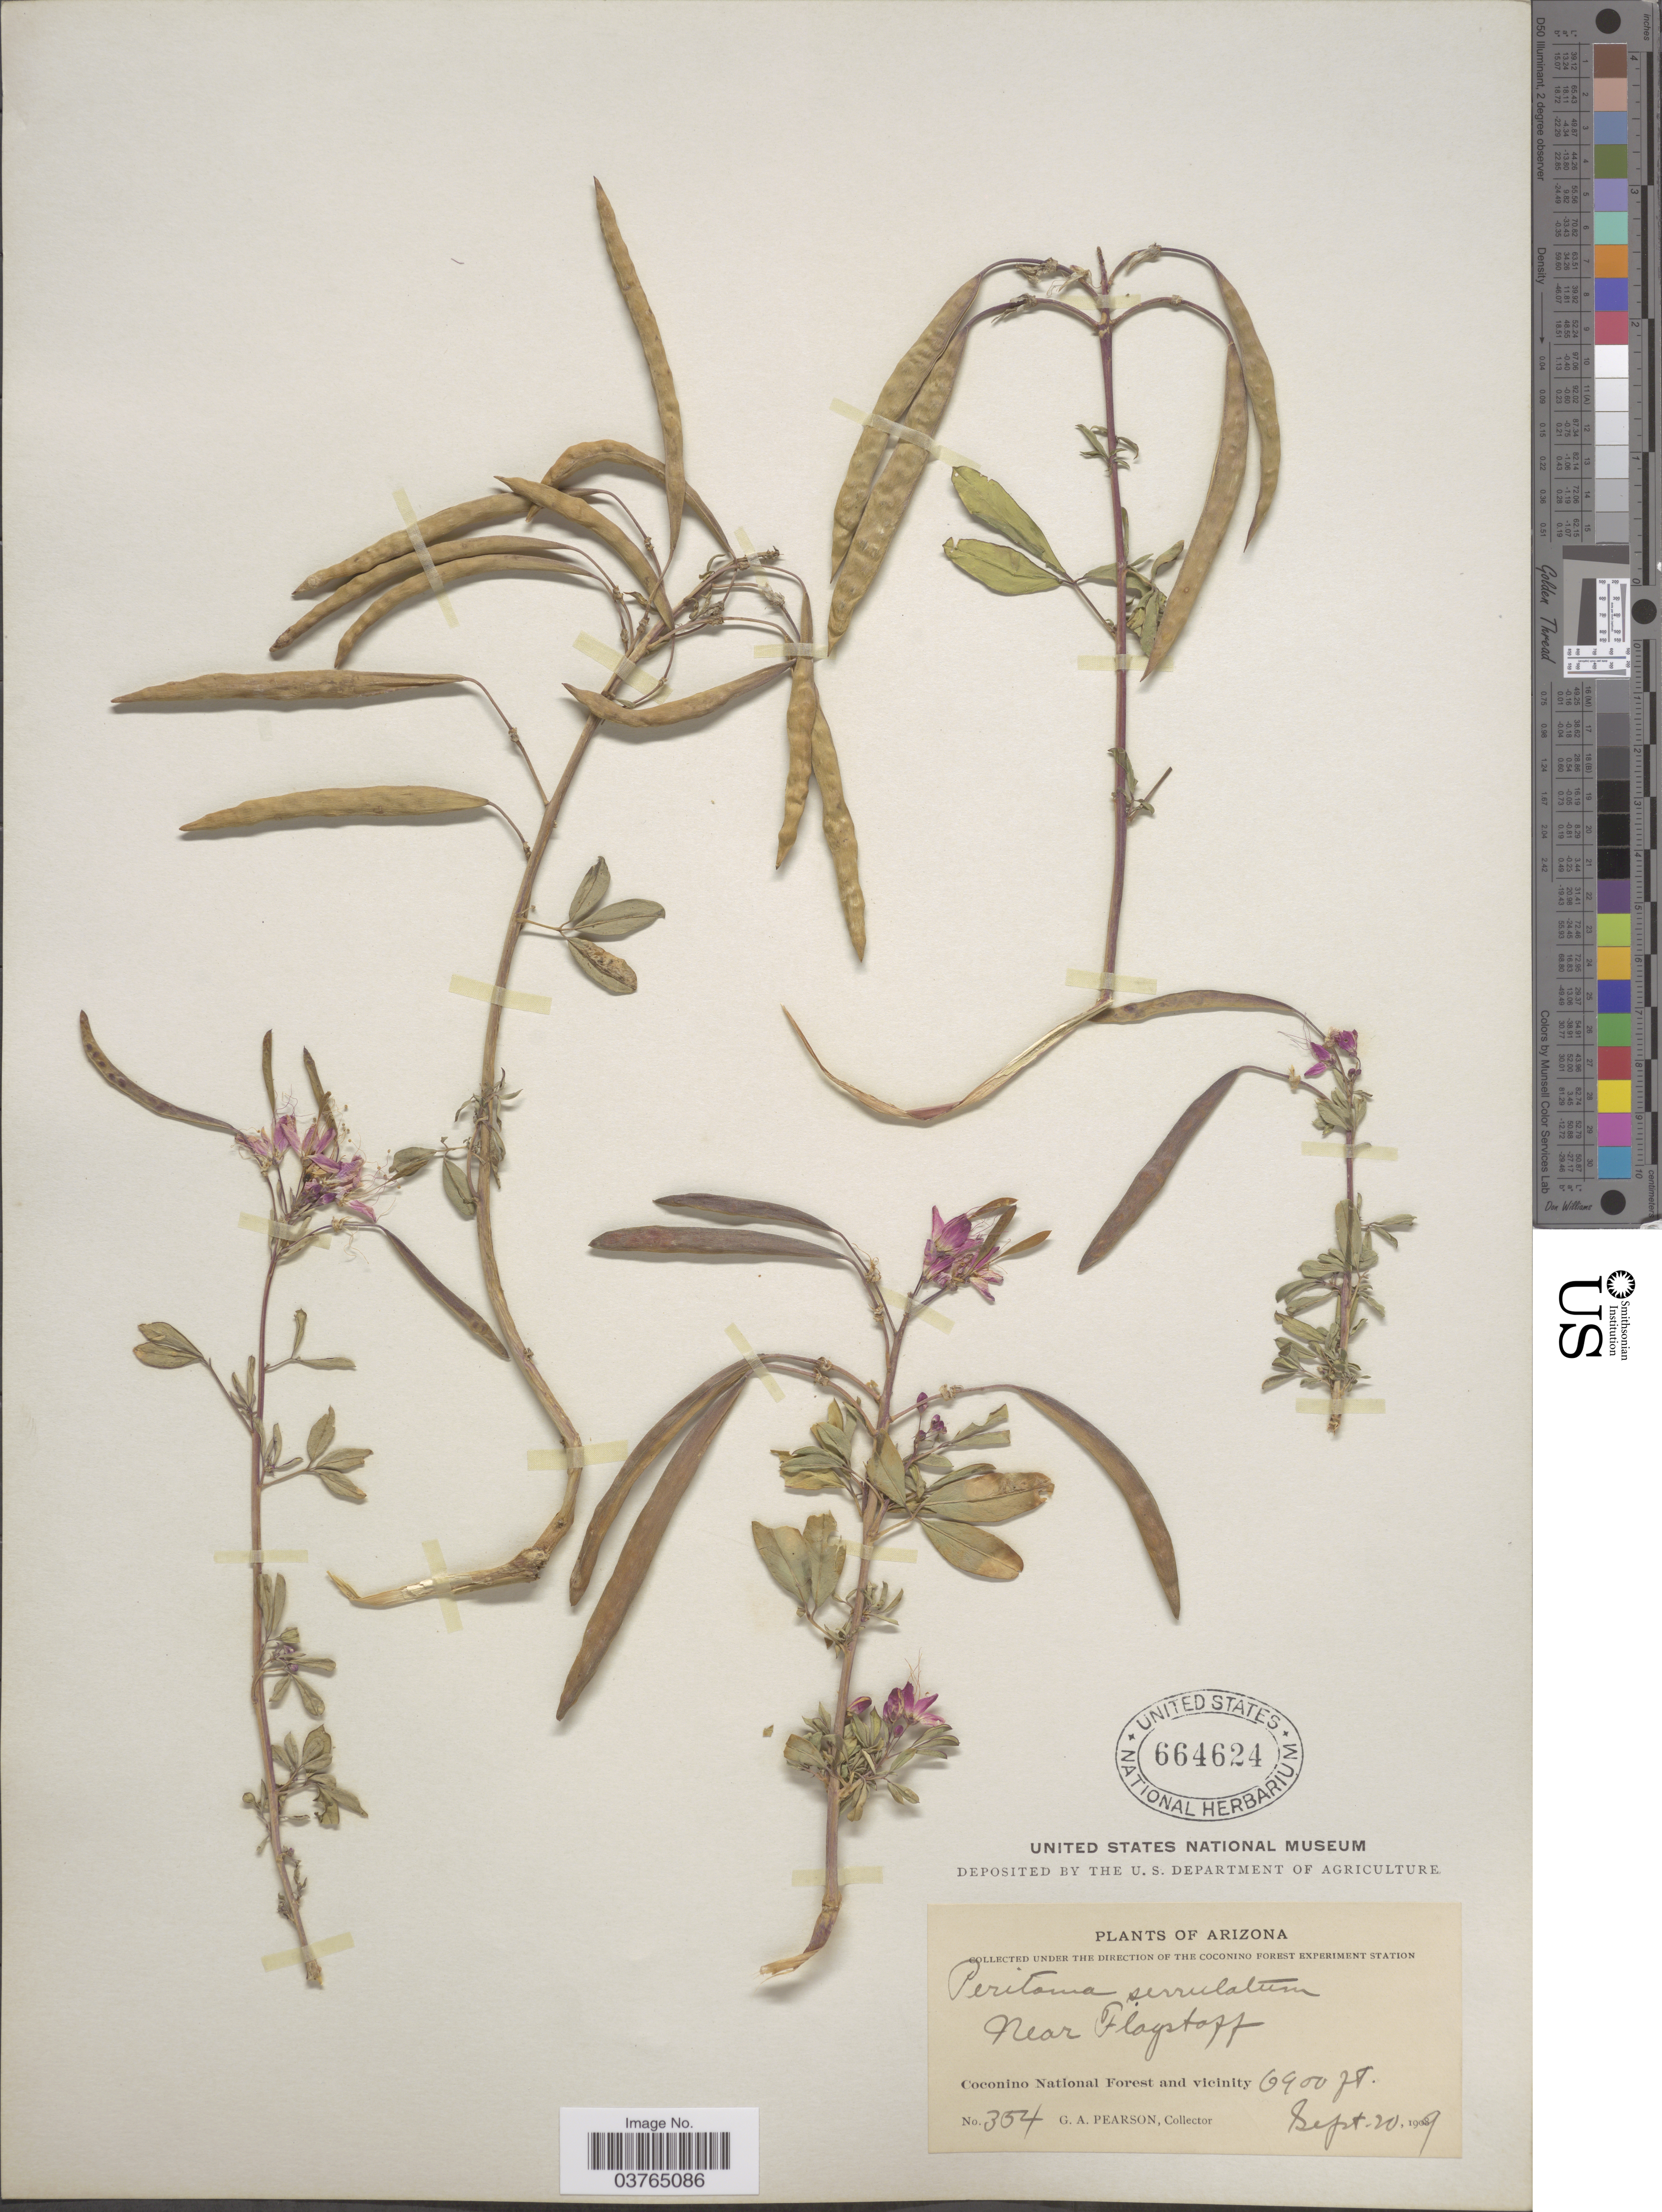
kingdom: Plantae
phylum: Tracheophyta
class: Magnoliopsida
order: Brassicales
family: Cleomaceae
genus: Cleomella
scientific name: Cleomella serrulata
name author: (Pursh) Roalson & J.C. Hall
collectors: G. Pearson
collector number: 354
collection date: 1909-09-20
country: United States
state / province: Arizona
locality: Coconino National Forest and vicinity. Near Flagstaff.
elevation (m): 2103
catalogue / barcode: US 664624